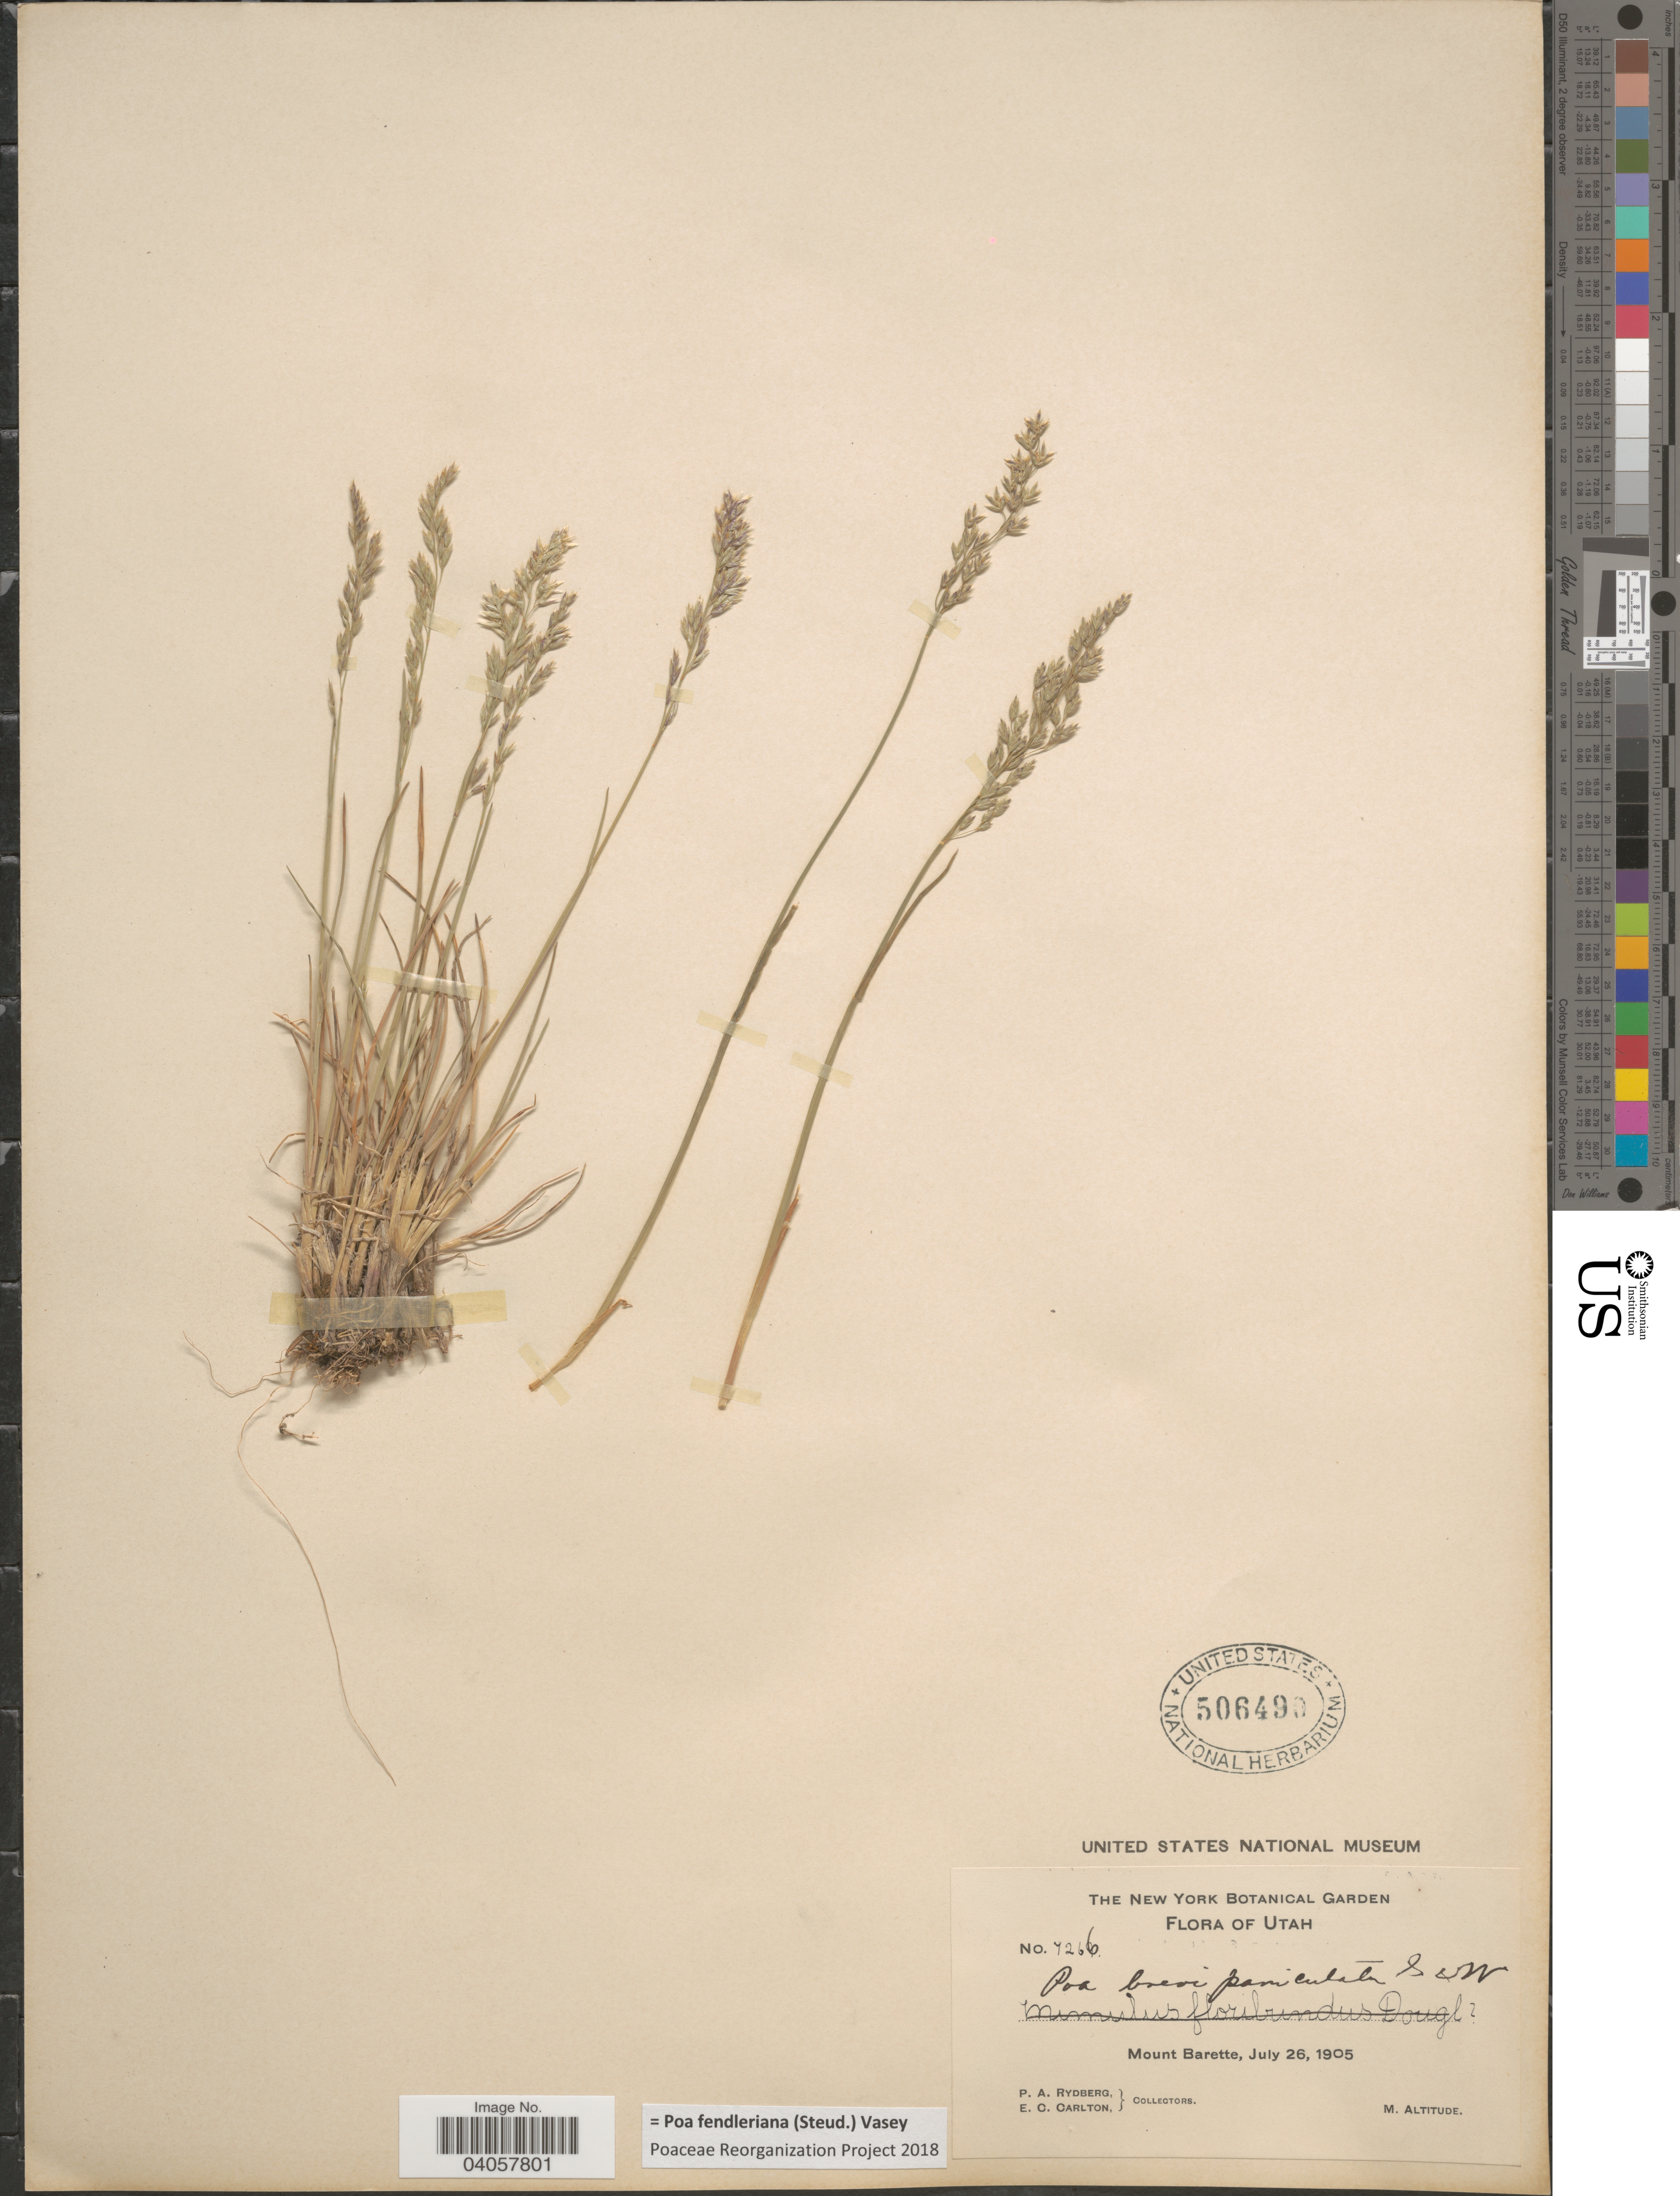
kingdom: Plantae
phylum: Tracheophyta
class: Liliopsida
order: Poales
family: Poaceae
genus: Poa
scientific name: Poa fendleriana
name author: (Steud.) Vasey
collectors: P. A. Rydberg & E. Carlton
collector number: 7266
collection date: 1905-07-26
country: United States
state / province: Utah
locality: Mount Barette.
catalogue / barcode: US 506490